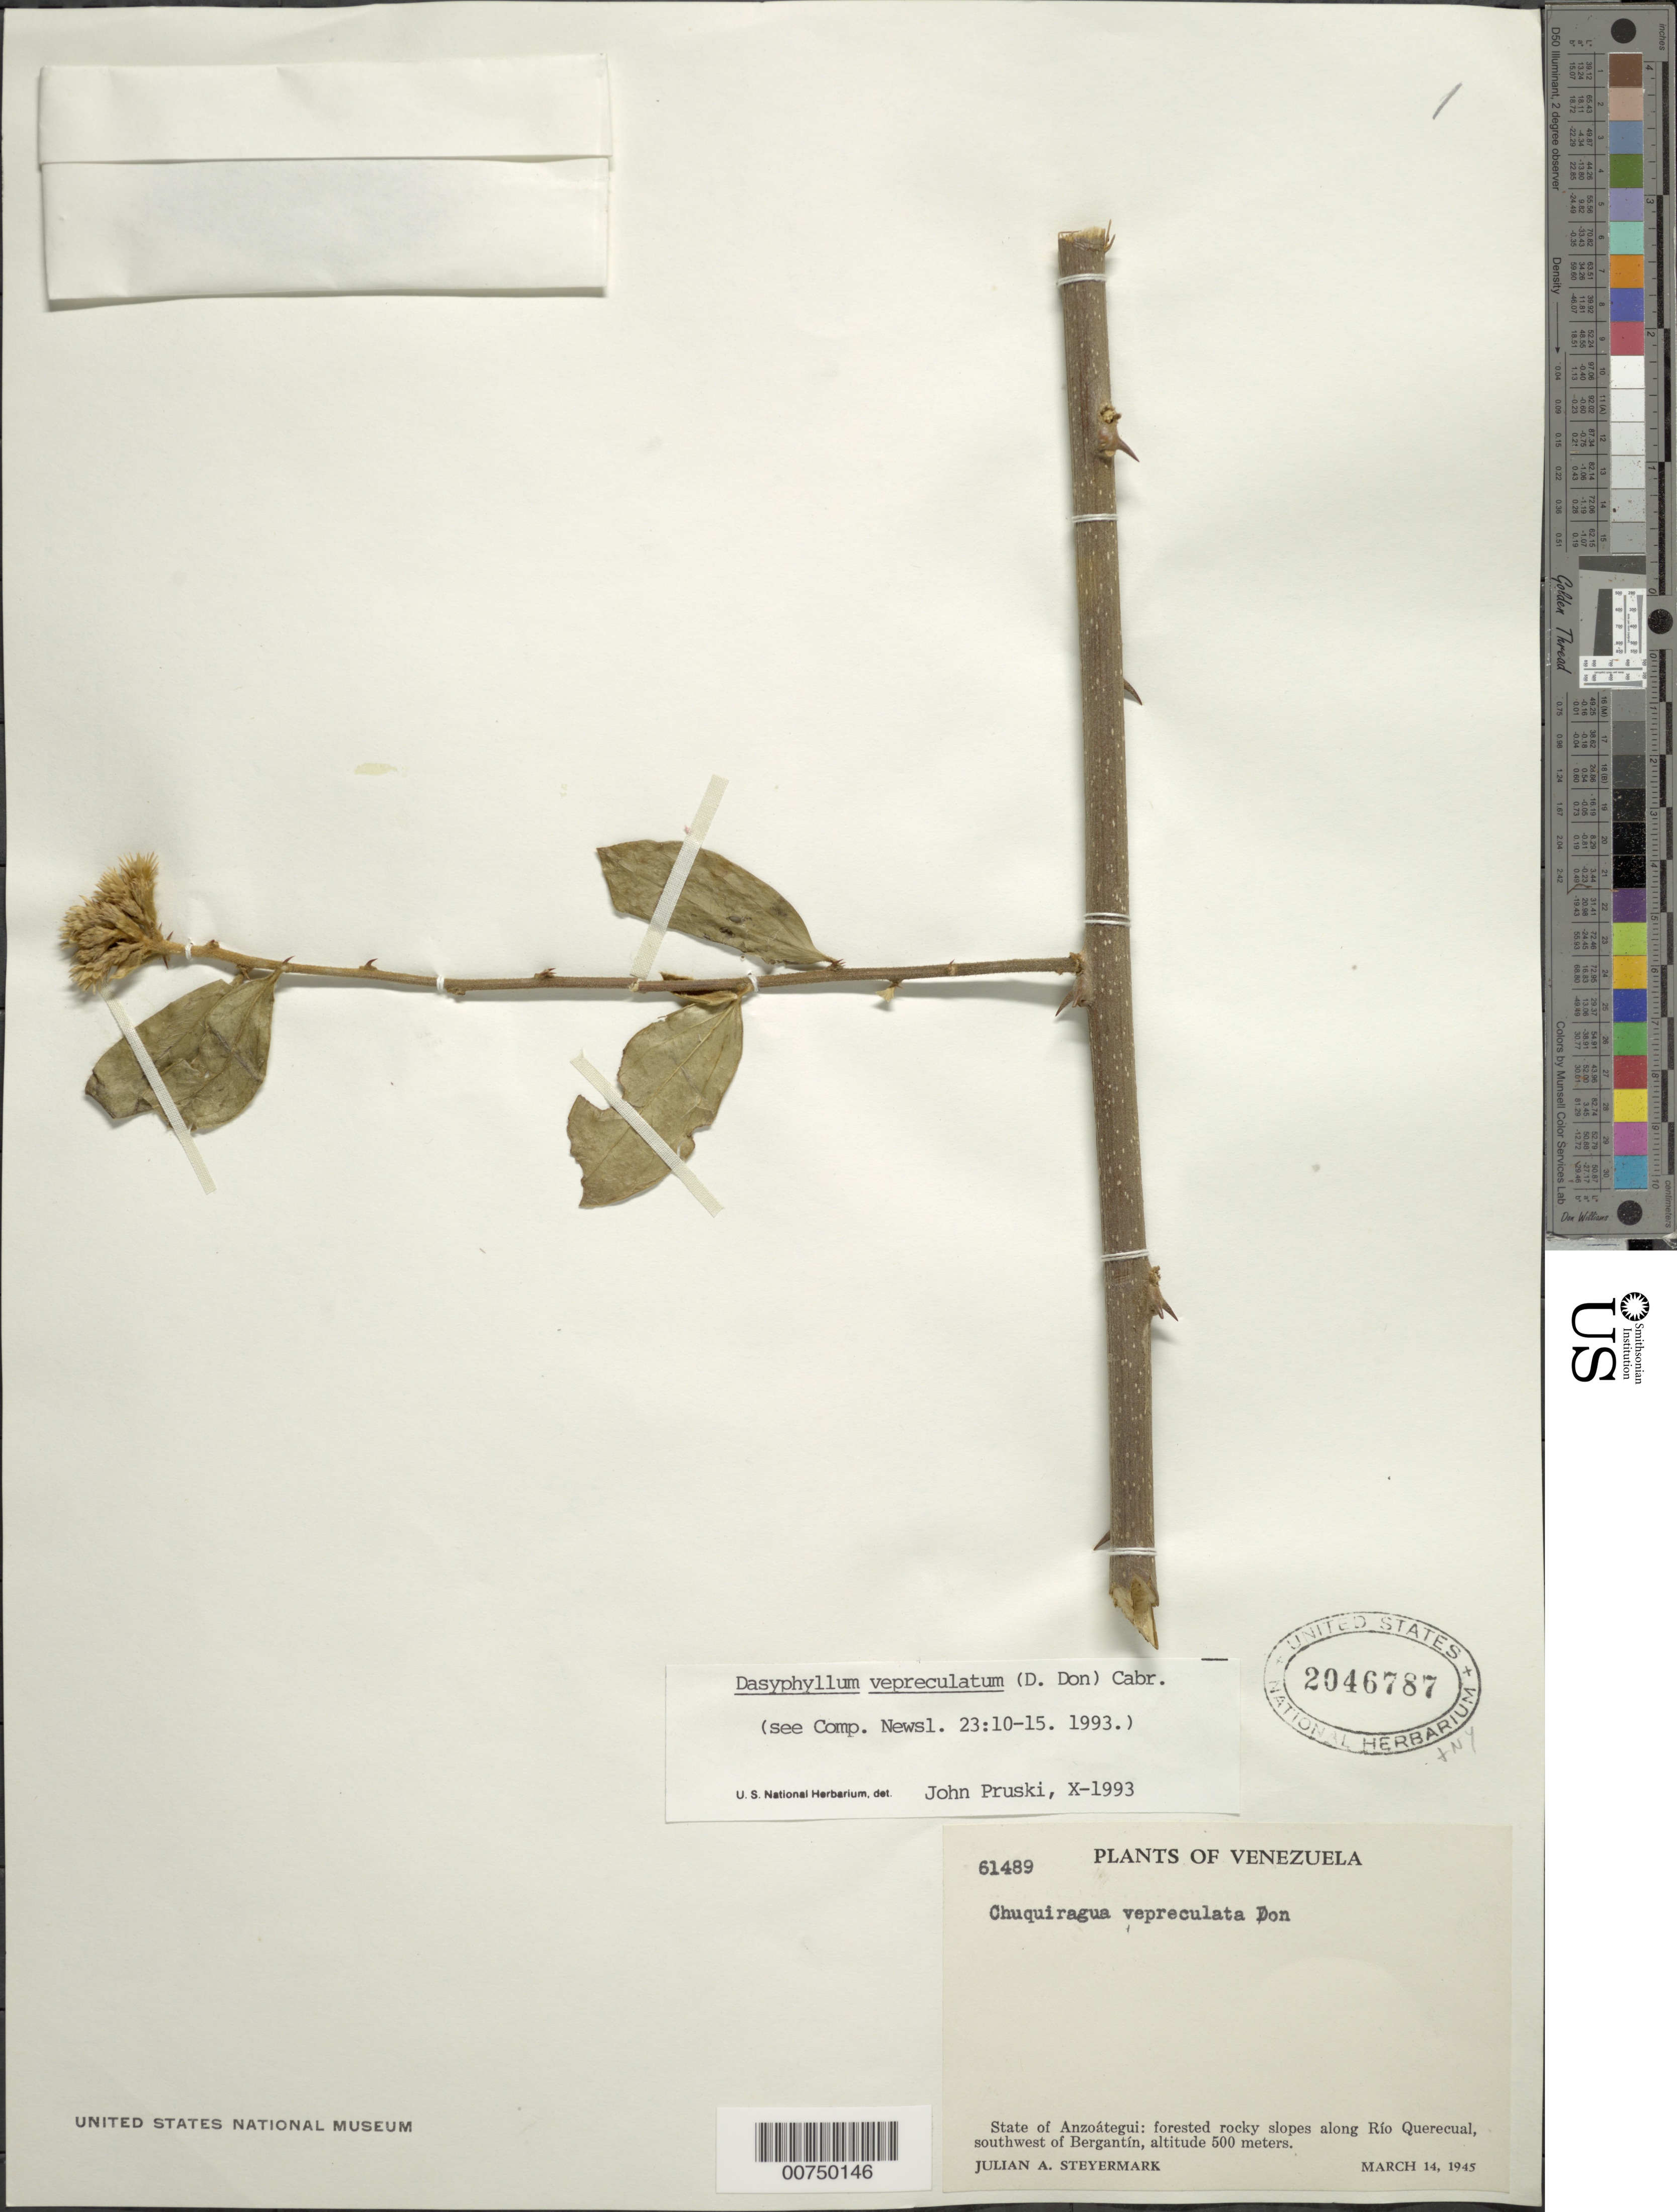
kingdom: Plantae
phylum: Tracheophyta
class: Magnoliopsida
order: Asterales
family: Asteraceae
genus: Dasyphyllum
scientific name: Dasyphyllum vepreculatum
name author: (D. Don) Cabrera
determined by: Pruski, J. F.; Funk, V. A.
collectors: J. Steyermark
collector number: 61489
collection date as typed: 14-Mar-45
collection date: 1945-03-14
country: Venezuela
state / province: Anzoátegui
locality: Bergantín, southwest of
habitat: Forested rocky slopes along Río Querecual.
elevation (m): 500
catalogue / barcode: US 2046787